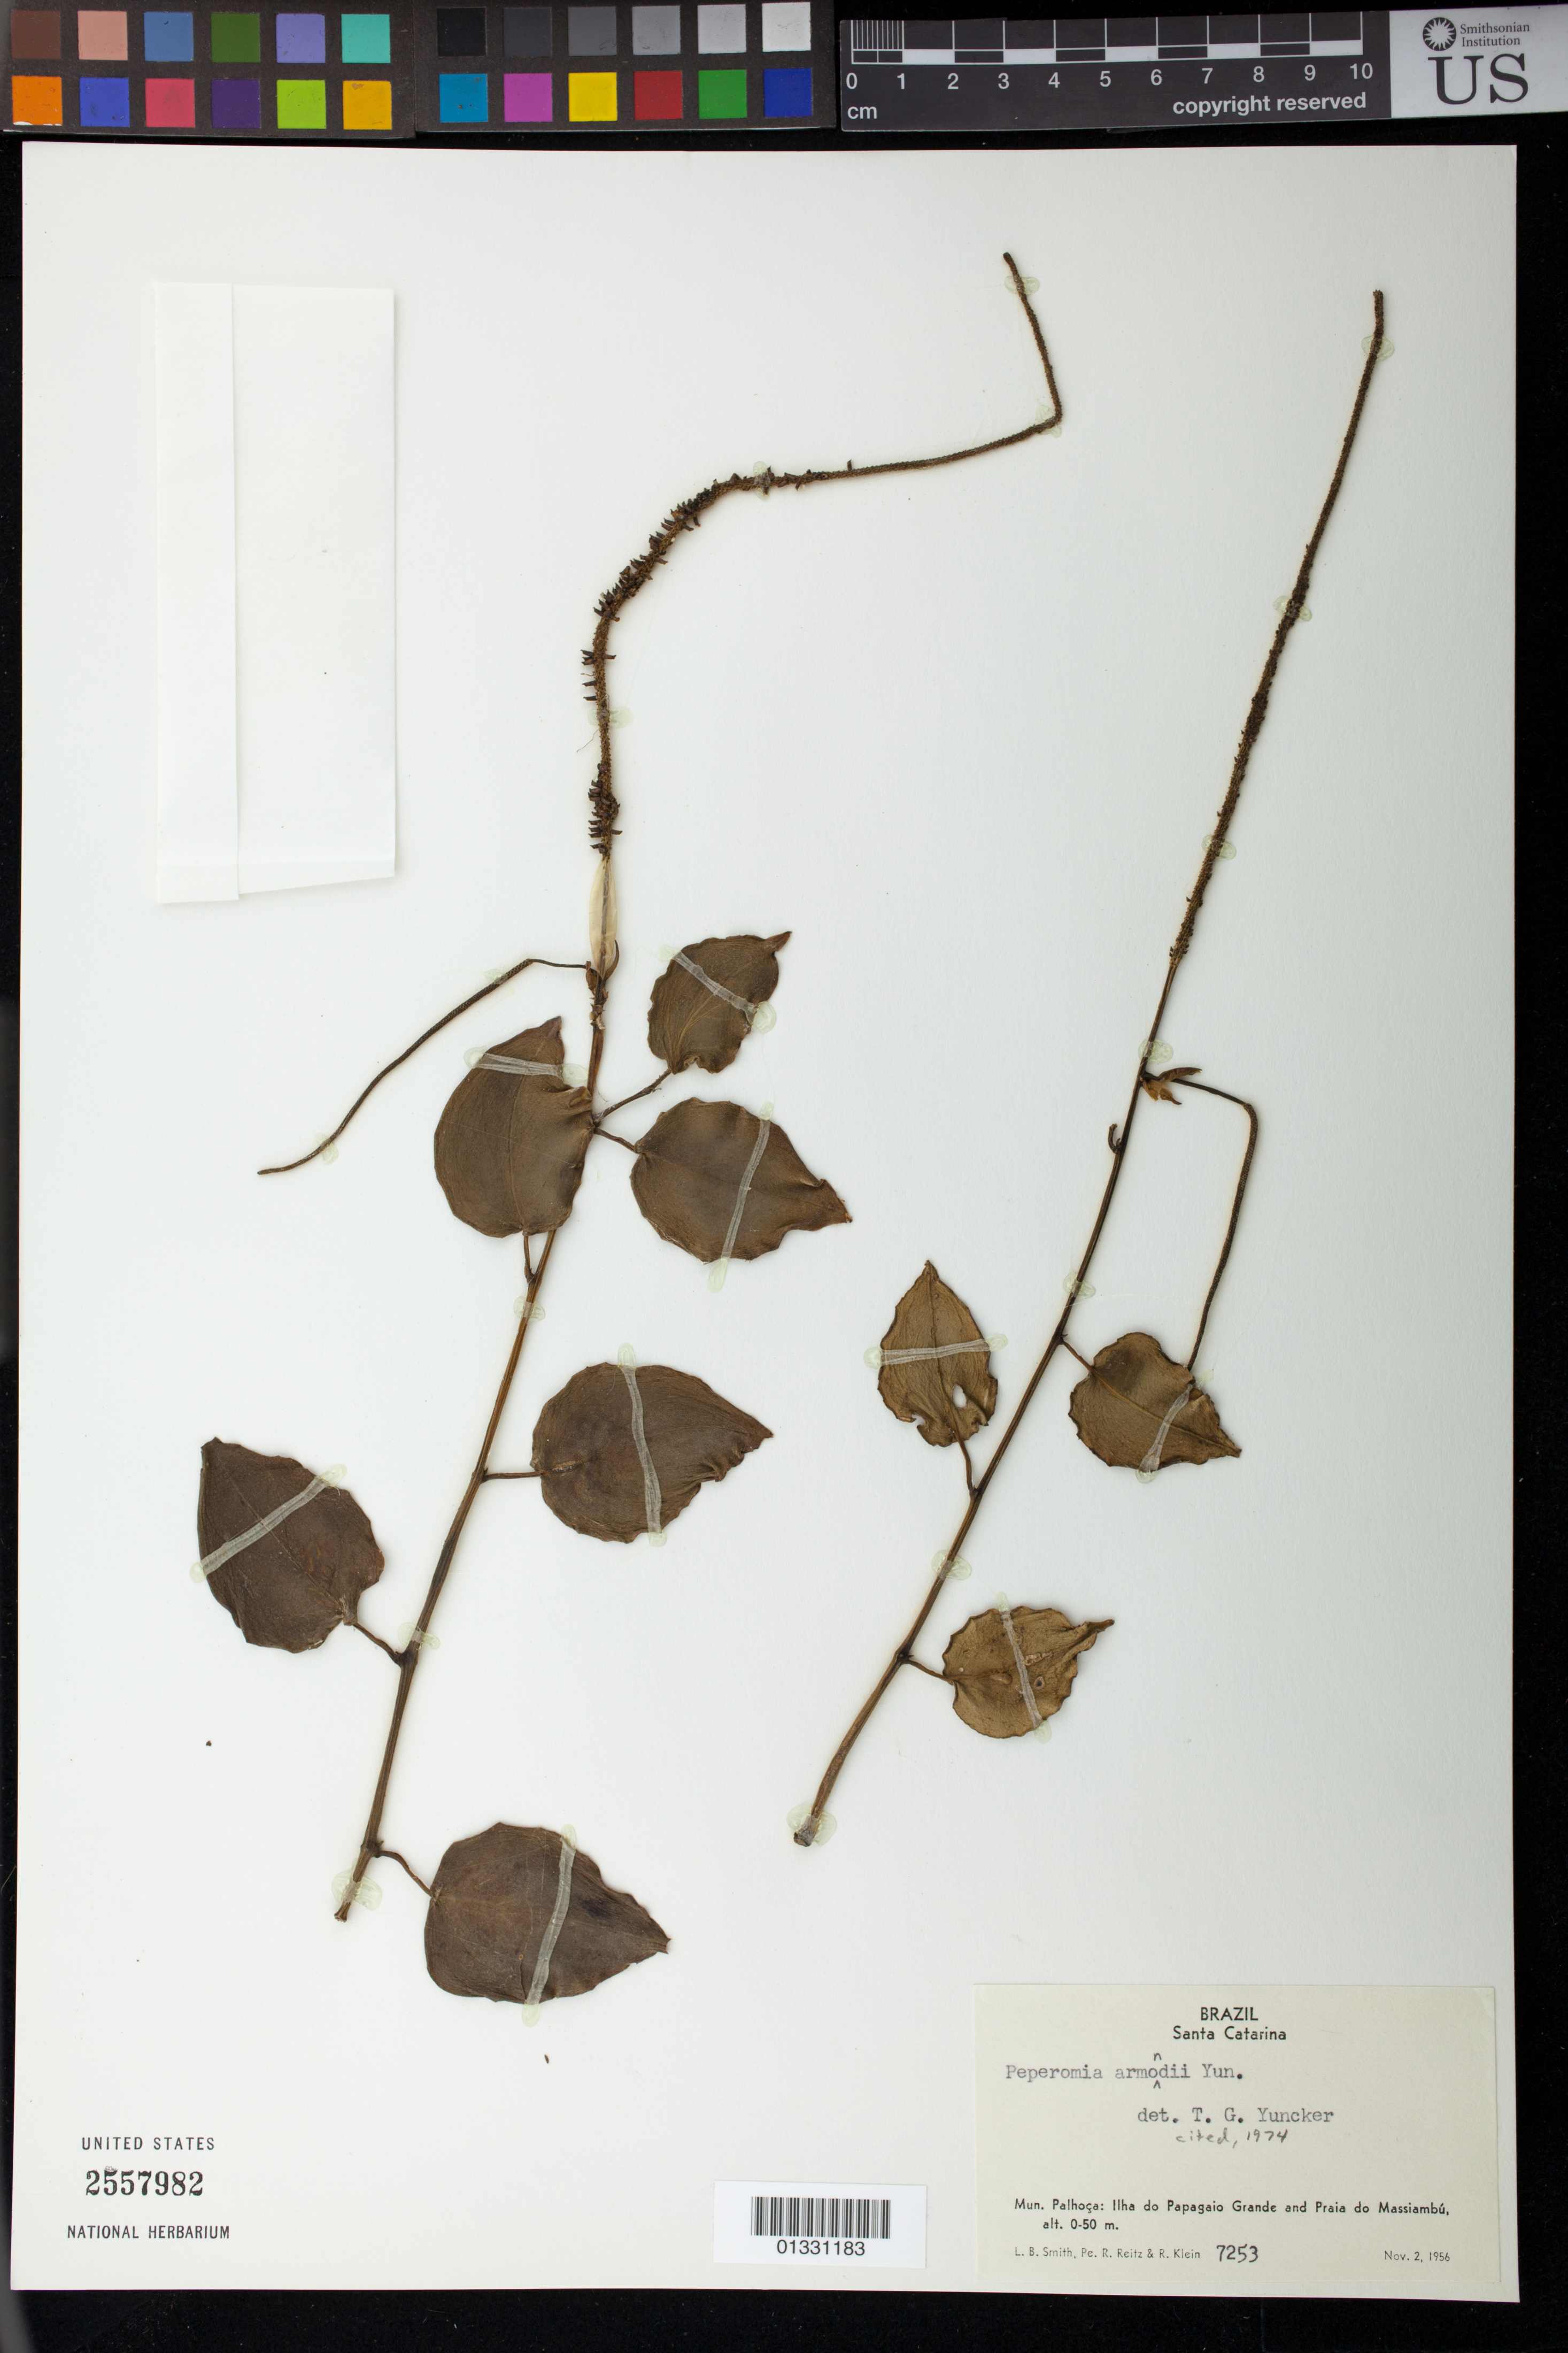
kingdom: Plantae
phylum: Tracheophyta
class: Magnoliopsida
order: Piperales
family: Piperaceae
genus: Peperomia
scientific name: Peperomia armondii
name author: Yunck.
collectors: L. Smith, R. Reitz & R. M. Klein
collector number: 7253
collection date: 1956-11-02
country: Brazil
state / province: Santa Catarina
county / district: Palhoça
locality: Ilha do Papagaio Grande and Praia do Massiambú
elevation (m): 0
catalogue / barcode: US 2557982